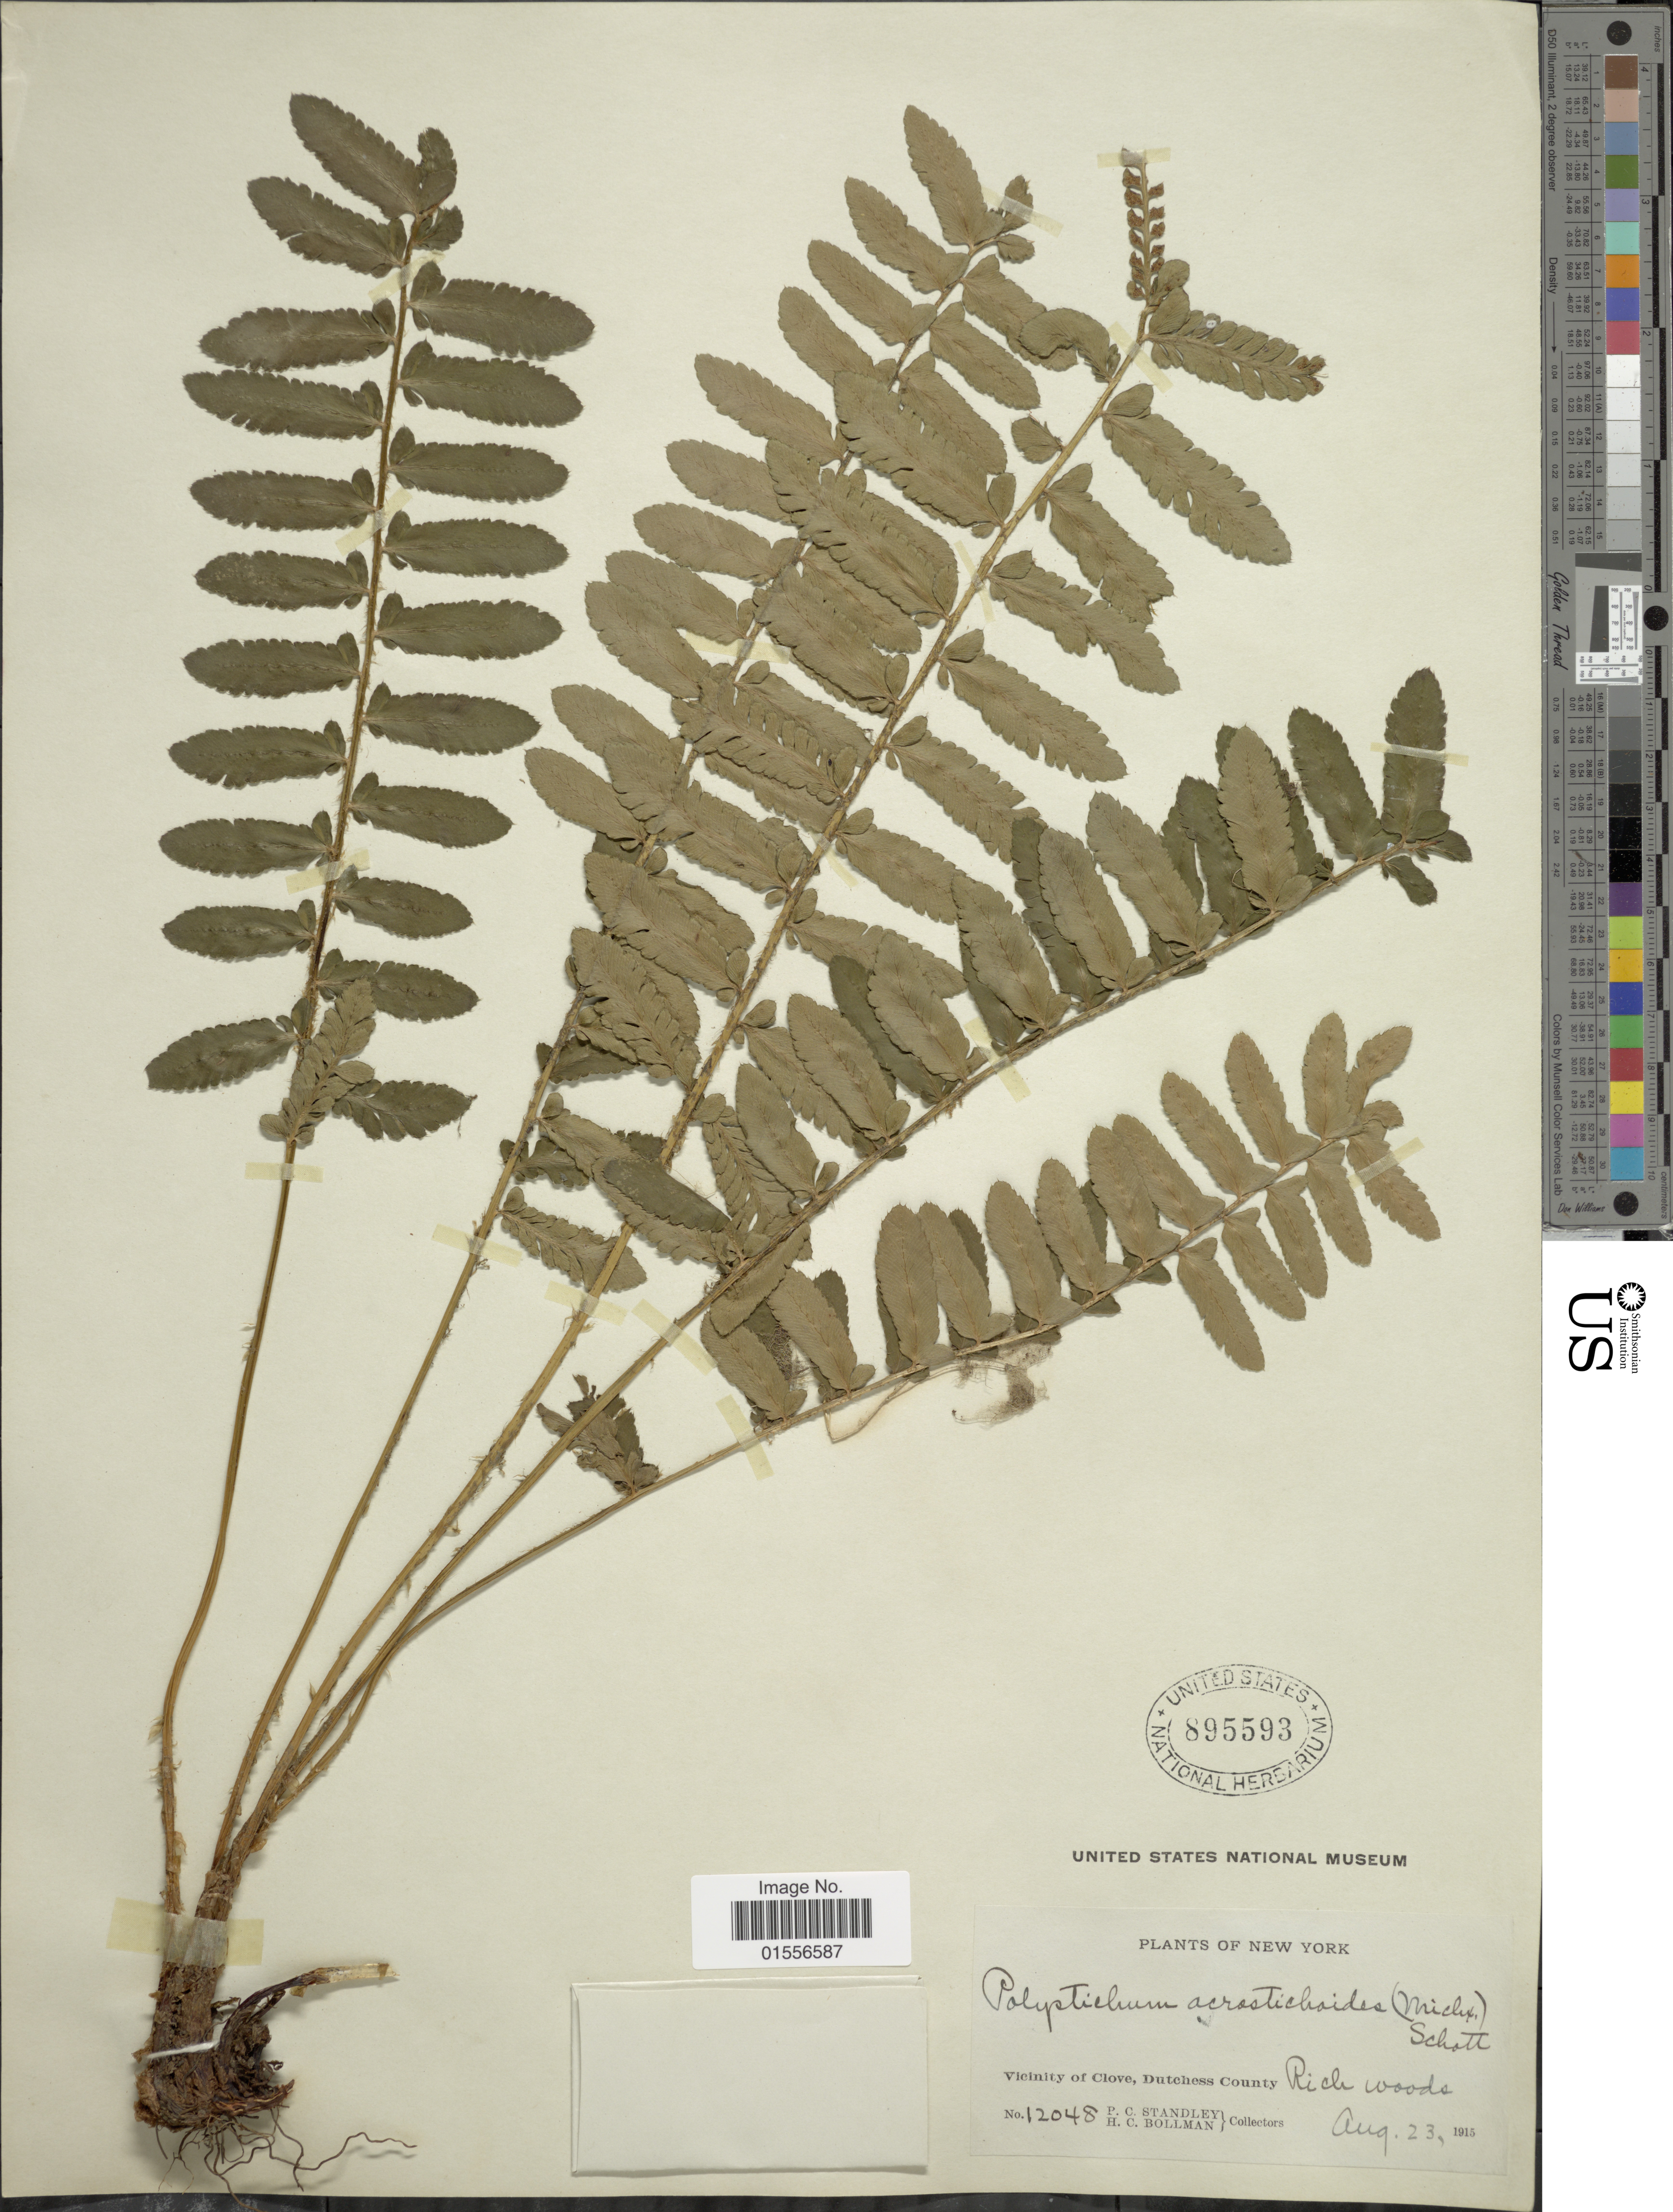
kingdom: Plantae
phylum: Tracheophyta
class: Polypodiopsida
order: Polypodiales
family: Dryopteridaceae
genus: Polystichum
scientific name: Polystichum acrostichoides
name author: (Michx.) Schott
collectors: P. C. Standley & H. C. Bollman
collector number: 12048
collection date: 1915-08-23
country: United States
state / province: New York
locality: Vicinity of Clove, Dutchess County.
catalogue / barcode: US 895593